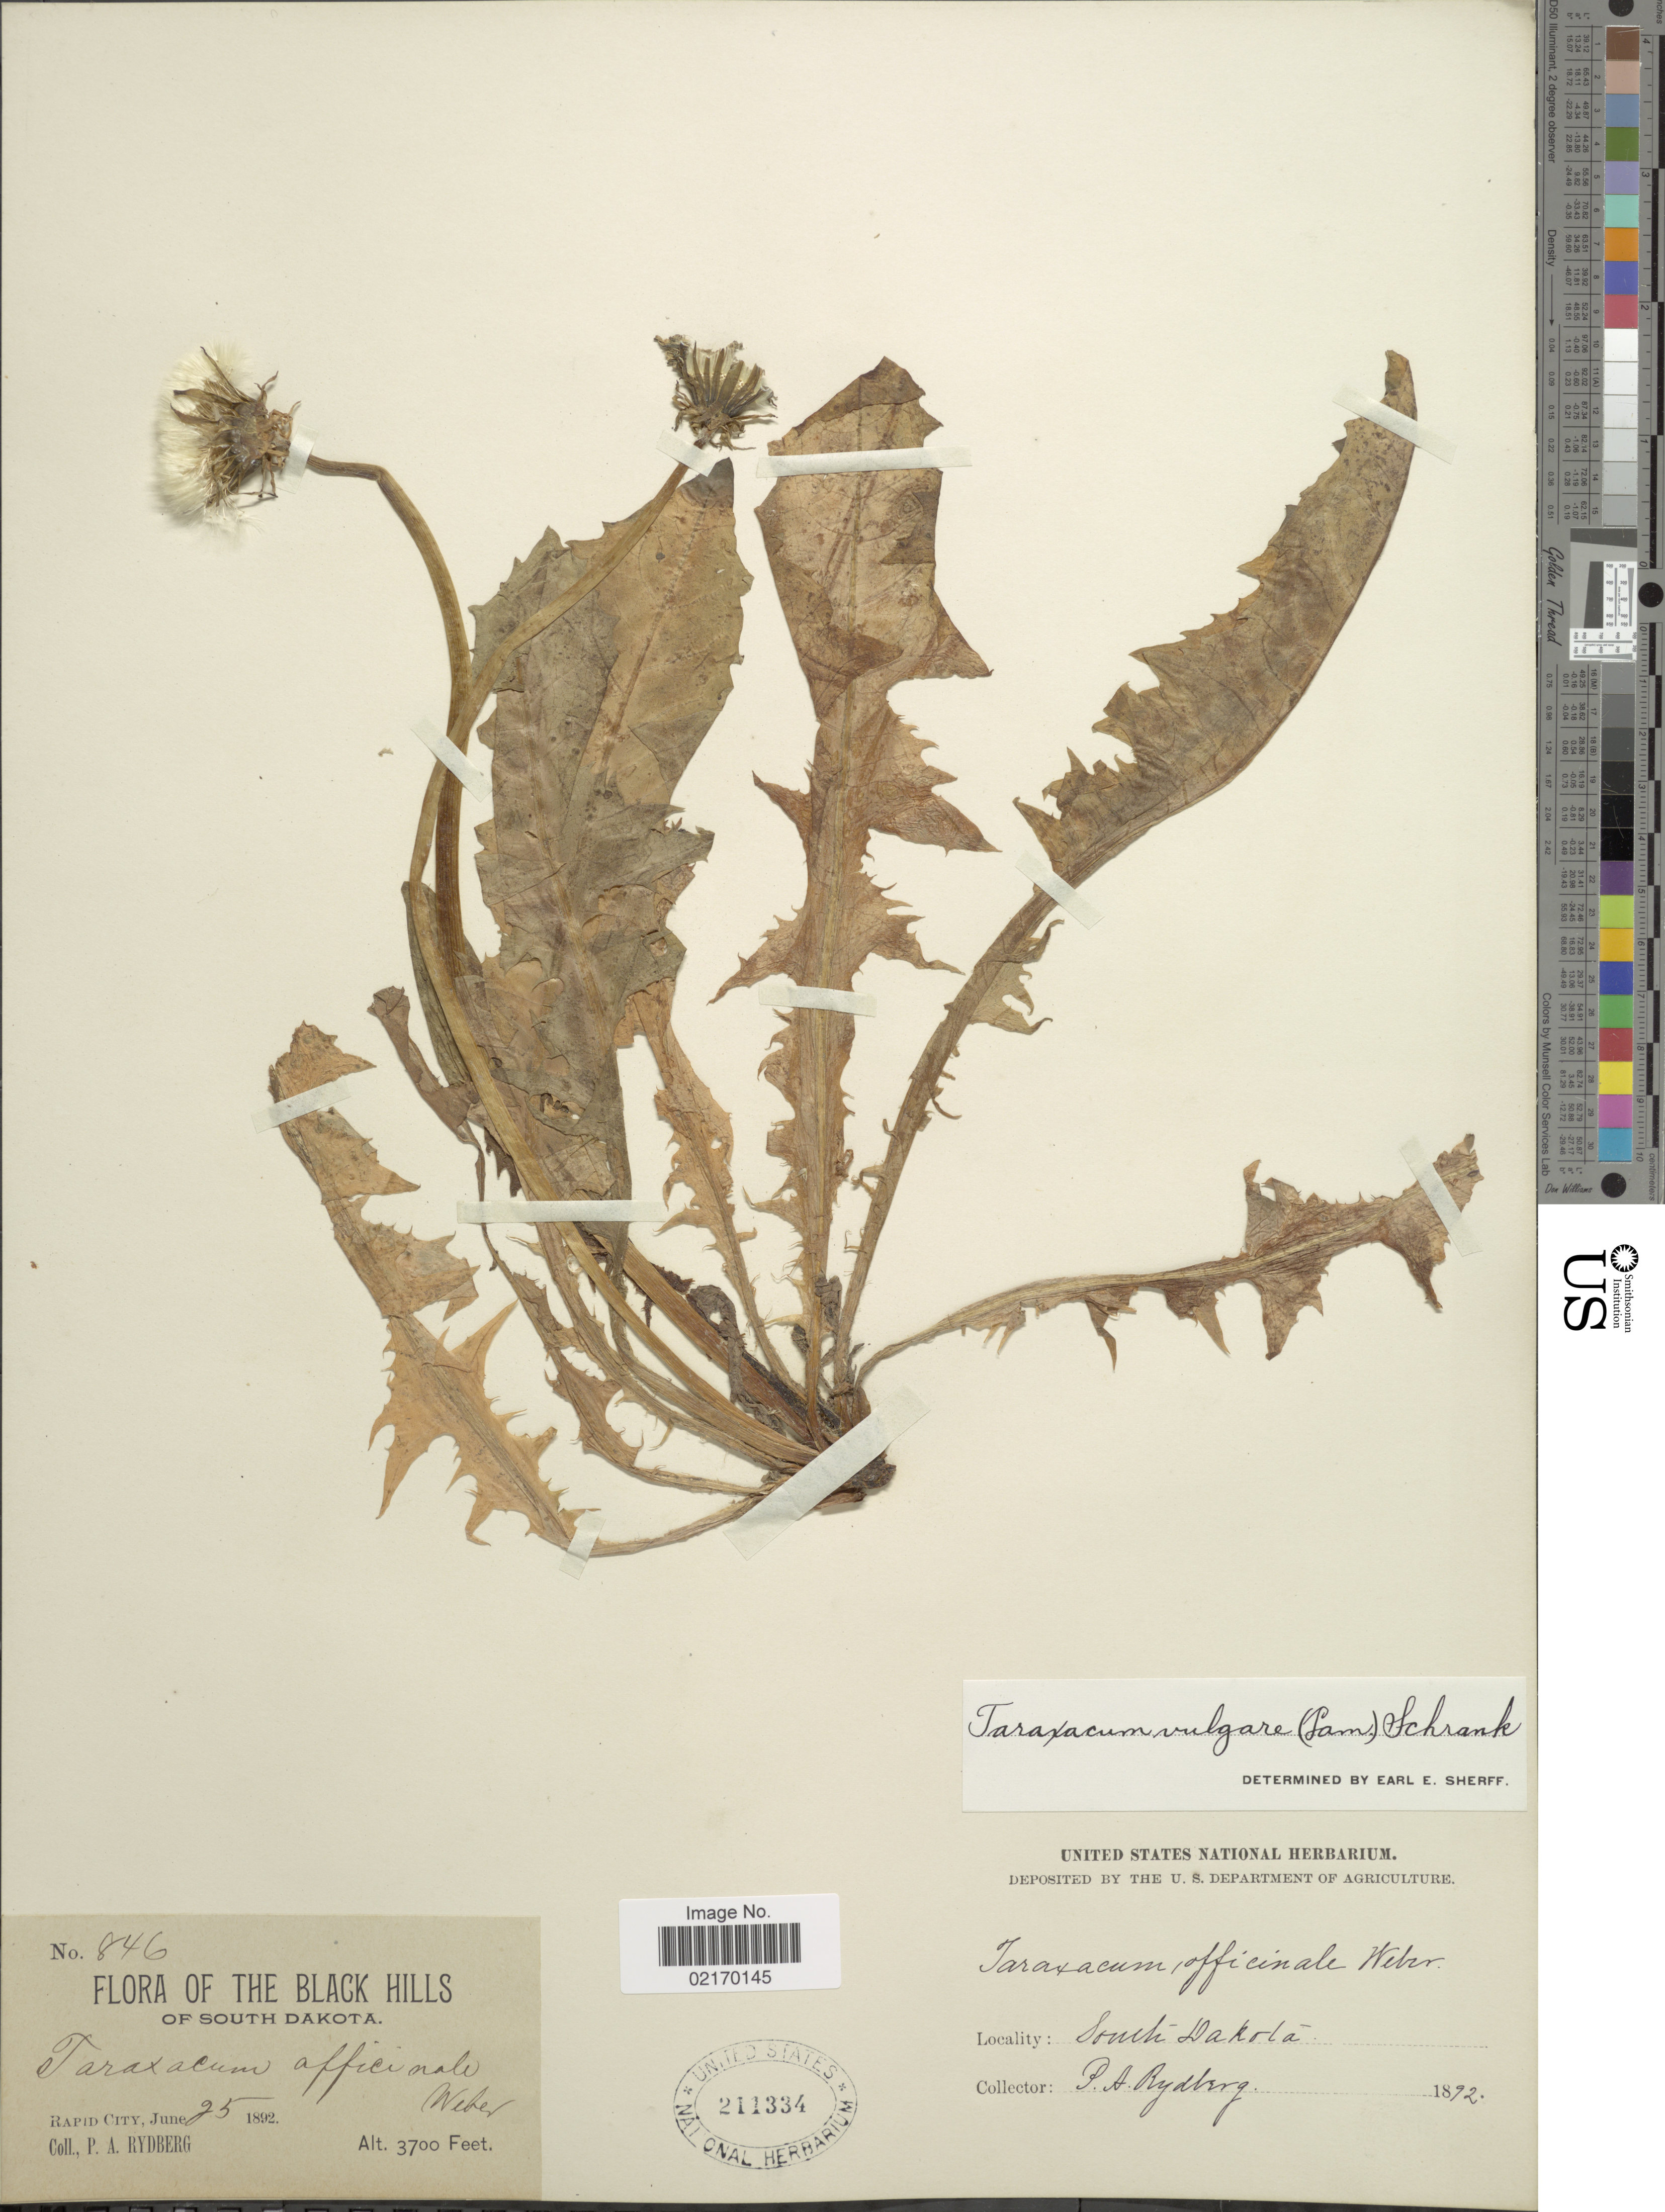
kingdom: Plantae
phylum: Tracheophyta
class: Magnoliopsida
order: Asterales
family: Asteraceae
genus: Taraxacum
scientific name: Taraxacum officinale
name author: G.H. Weber ex F.H. Wigg.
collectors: P. A. Rydberg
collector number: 846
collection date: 1892-06-25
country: United States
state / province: South Dakota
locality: Black Hills, Rapid City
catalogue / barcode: US 211334